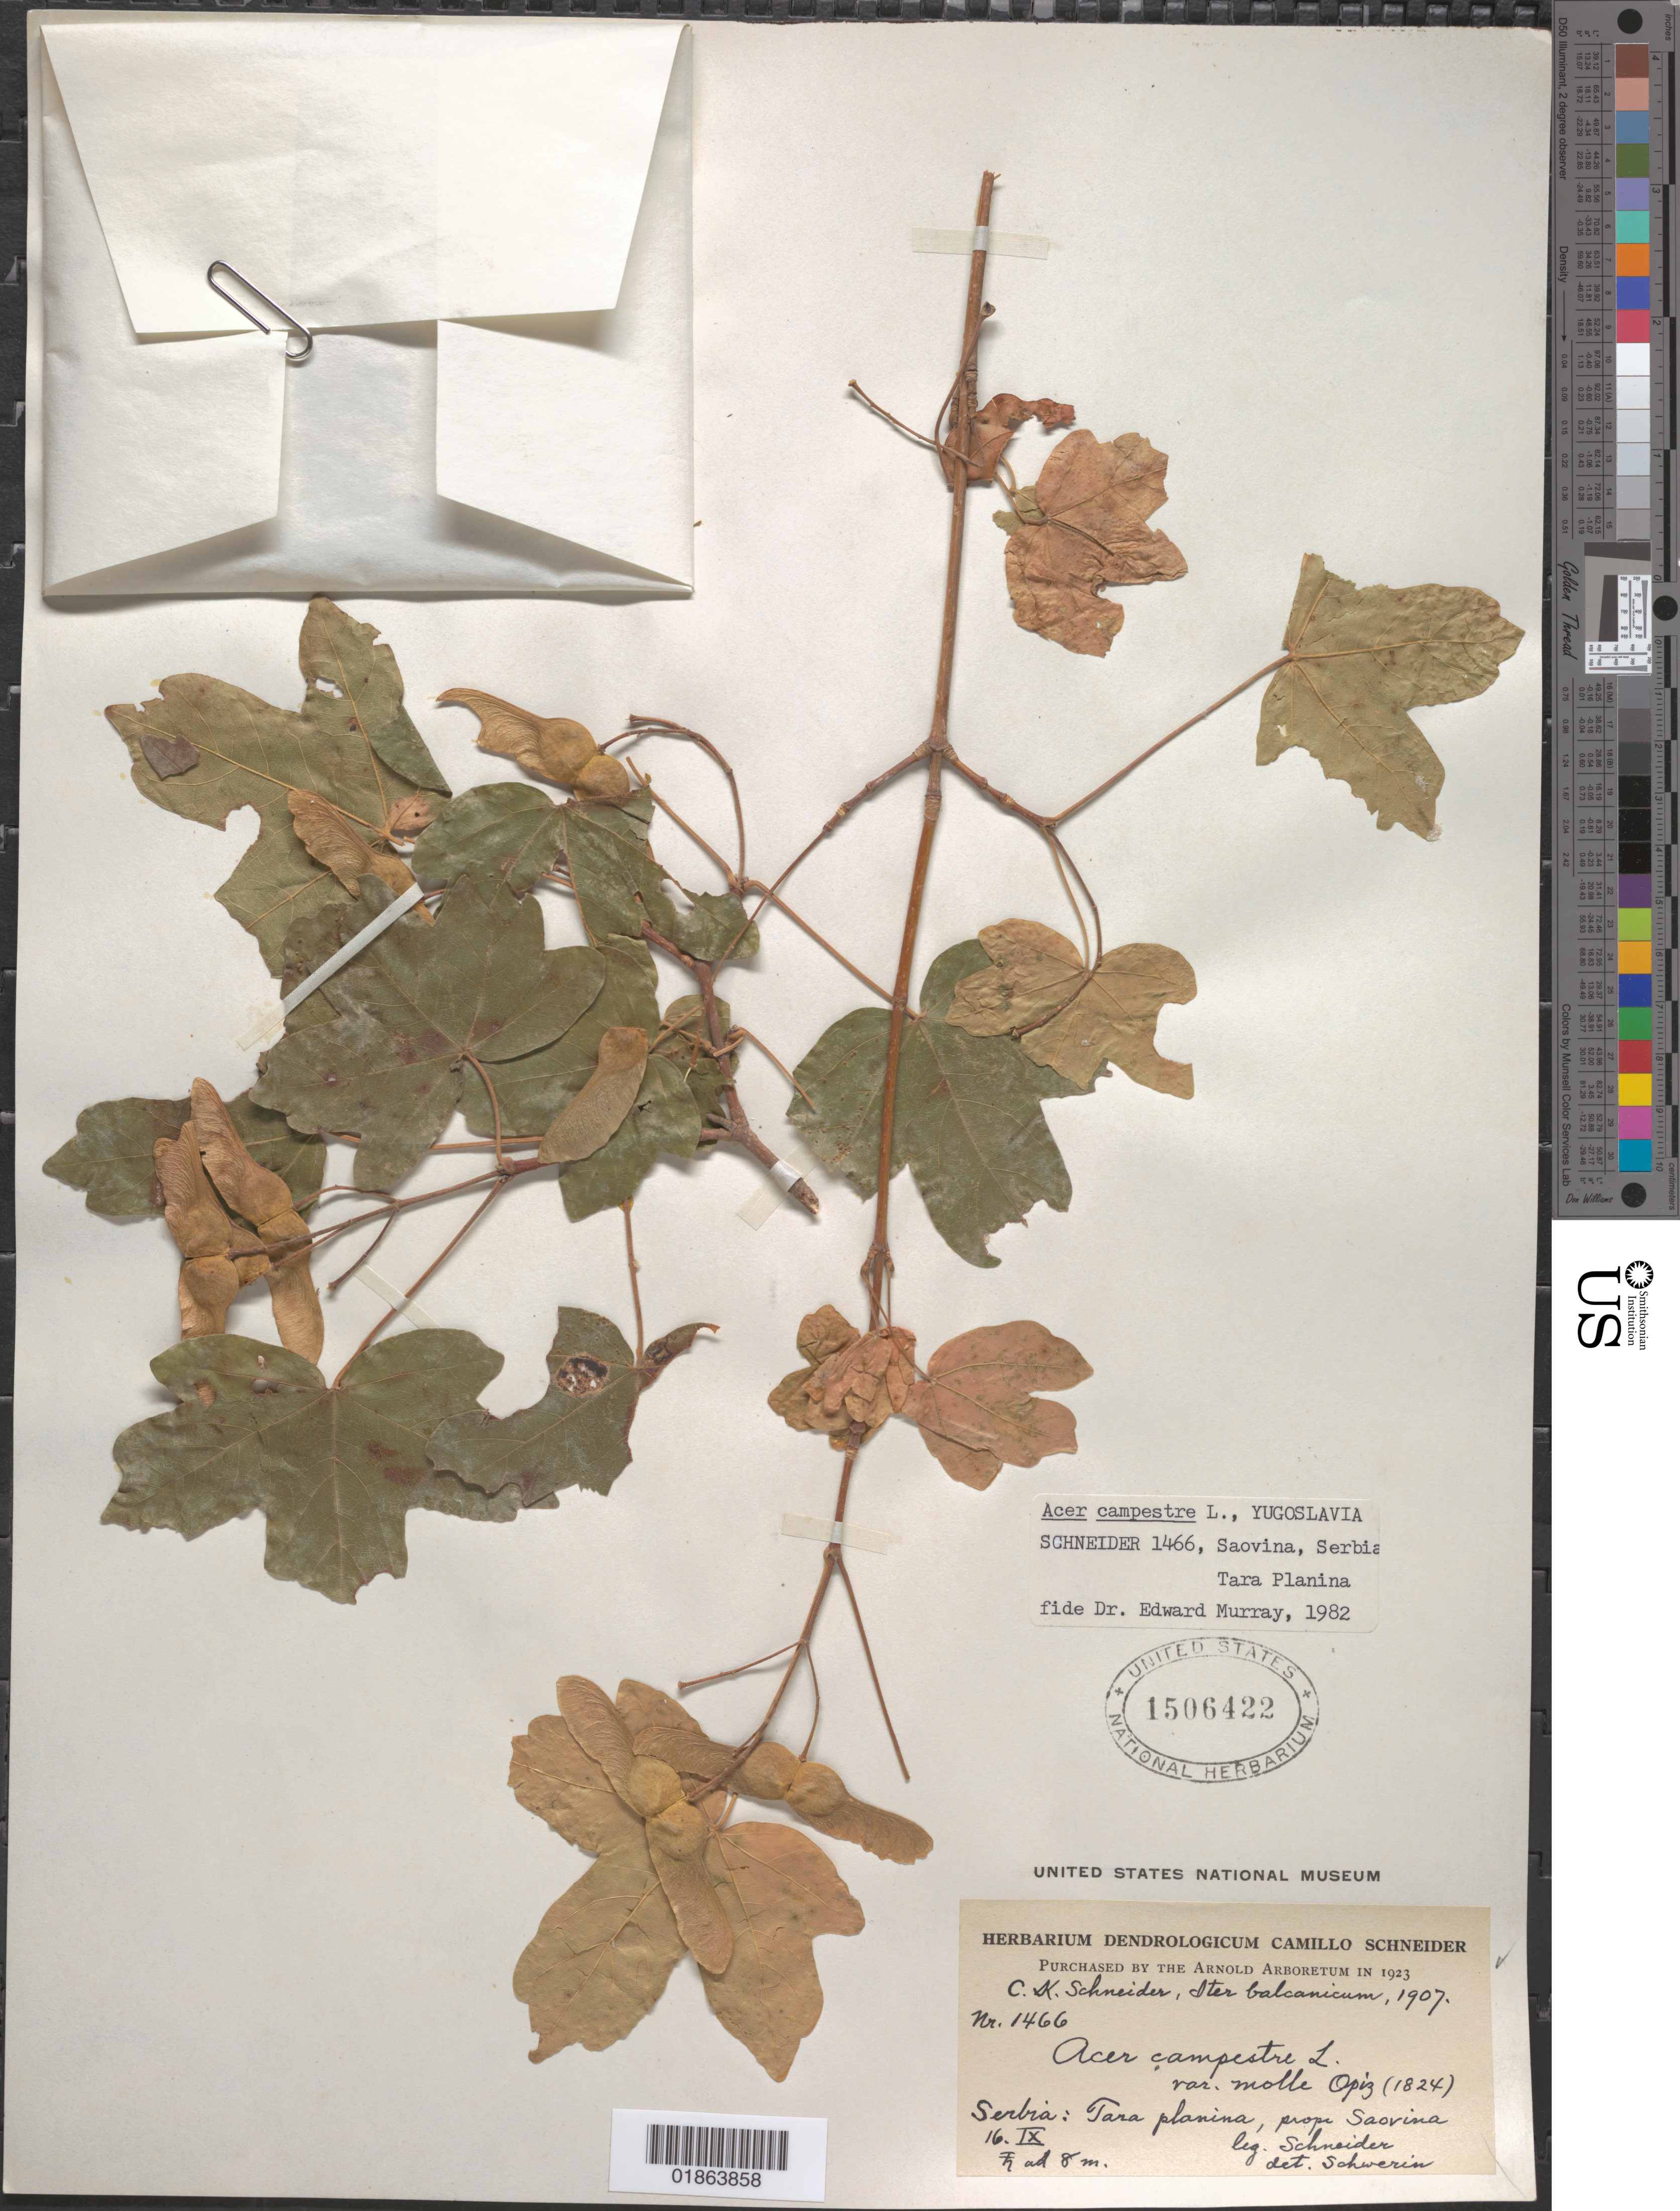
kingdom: Plantae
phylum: Tracheophyta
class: Magnoliopsida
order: Sapindales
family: Sapindaceae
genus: Acer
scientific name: Acer campestre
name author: L.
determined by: Murray, Edward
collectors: C. K. Schneider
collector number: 1466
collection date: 1907-09-16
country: Slovenia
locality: Serbia: Tara planina, prope Saovina [Savina, Savinja Statistical Region,Slovenia?]]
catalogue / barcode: US 1506422